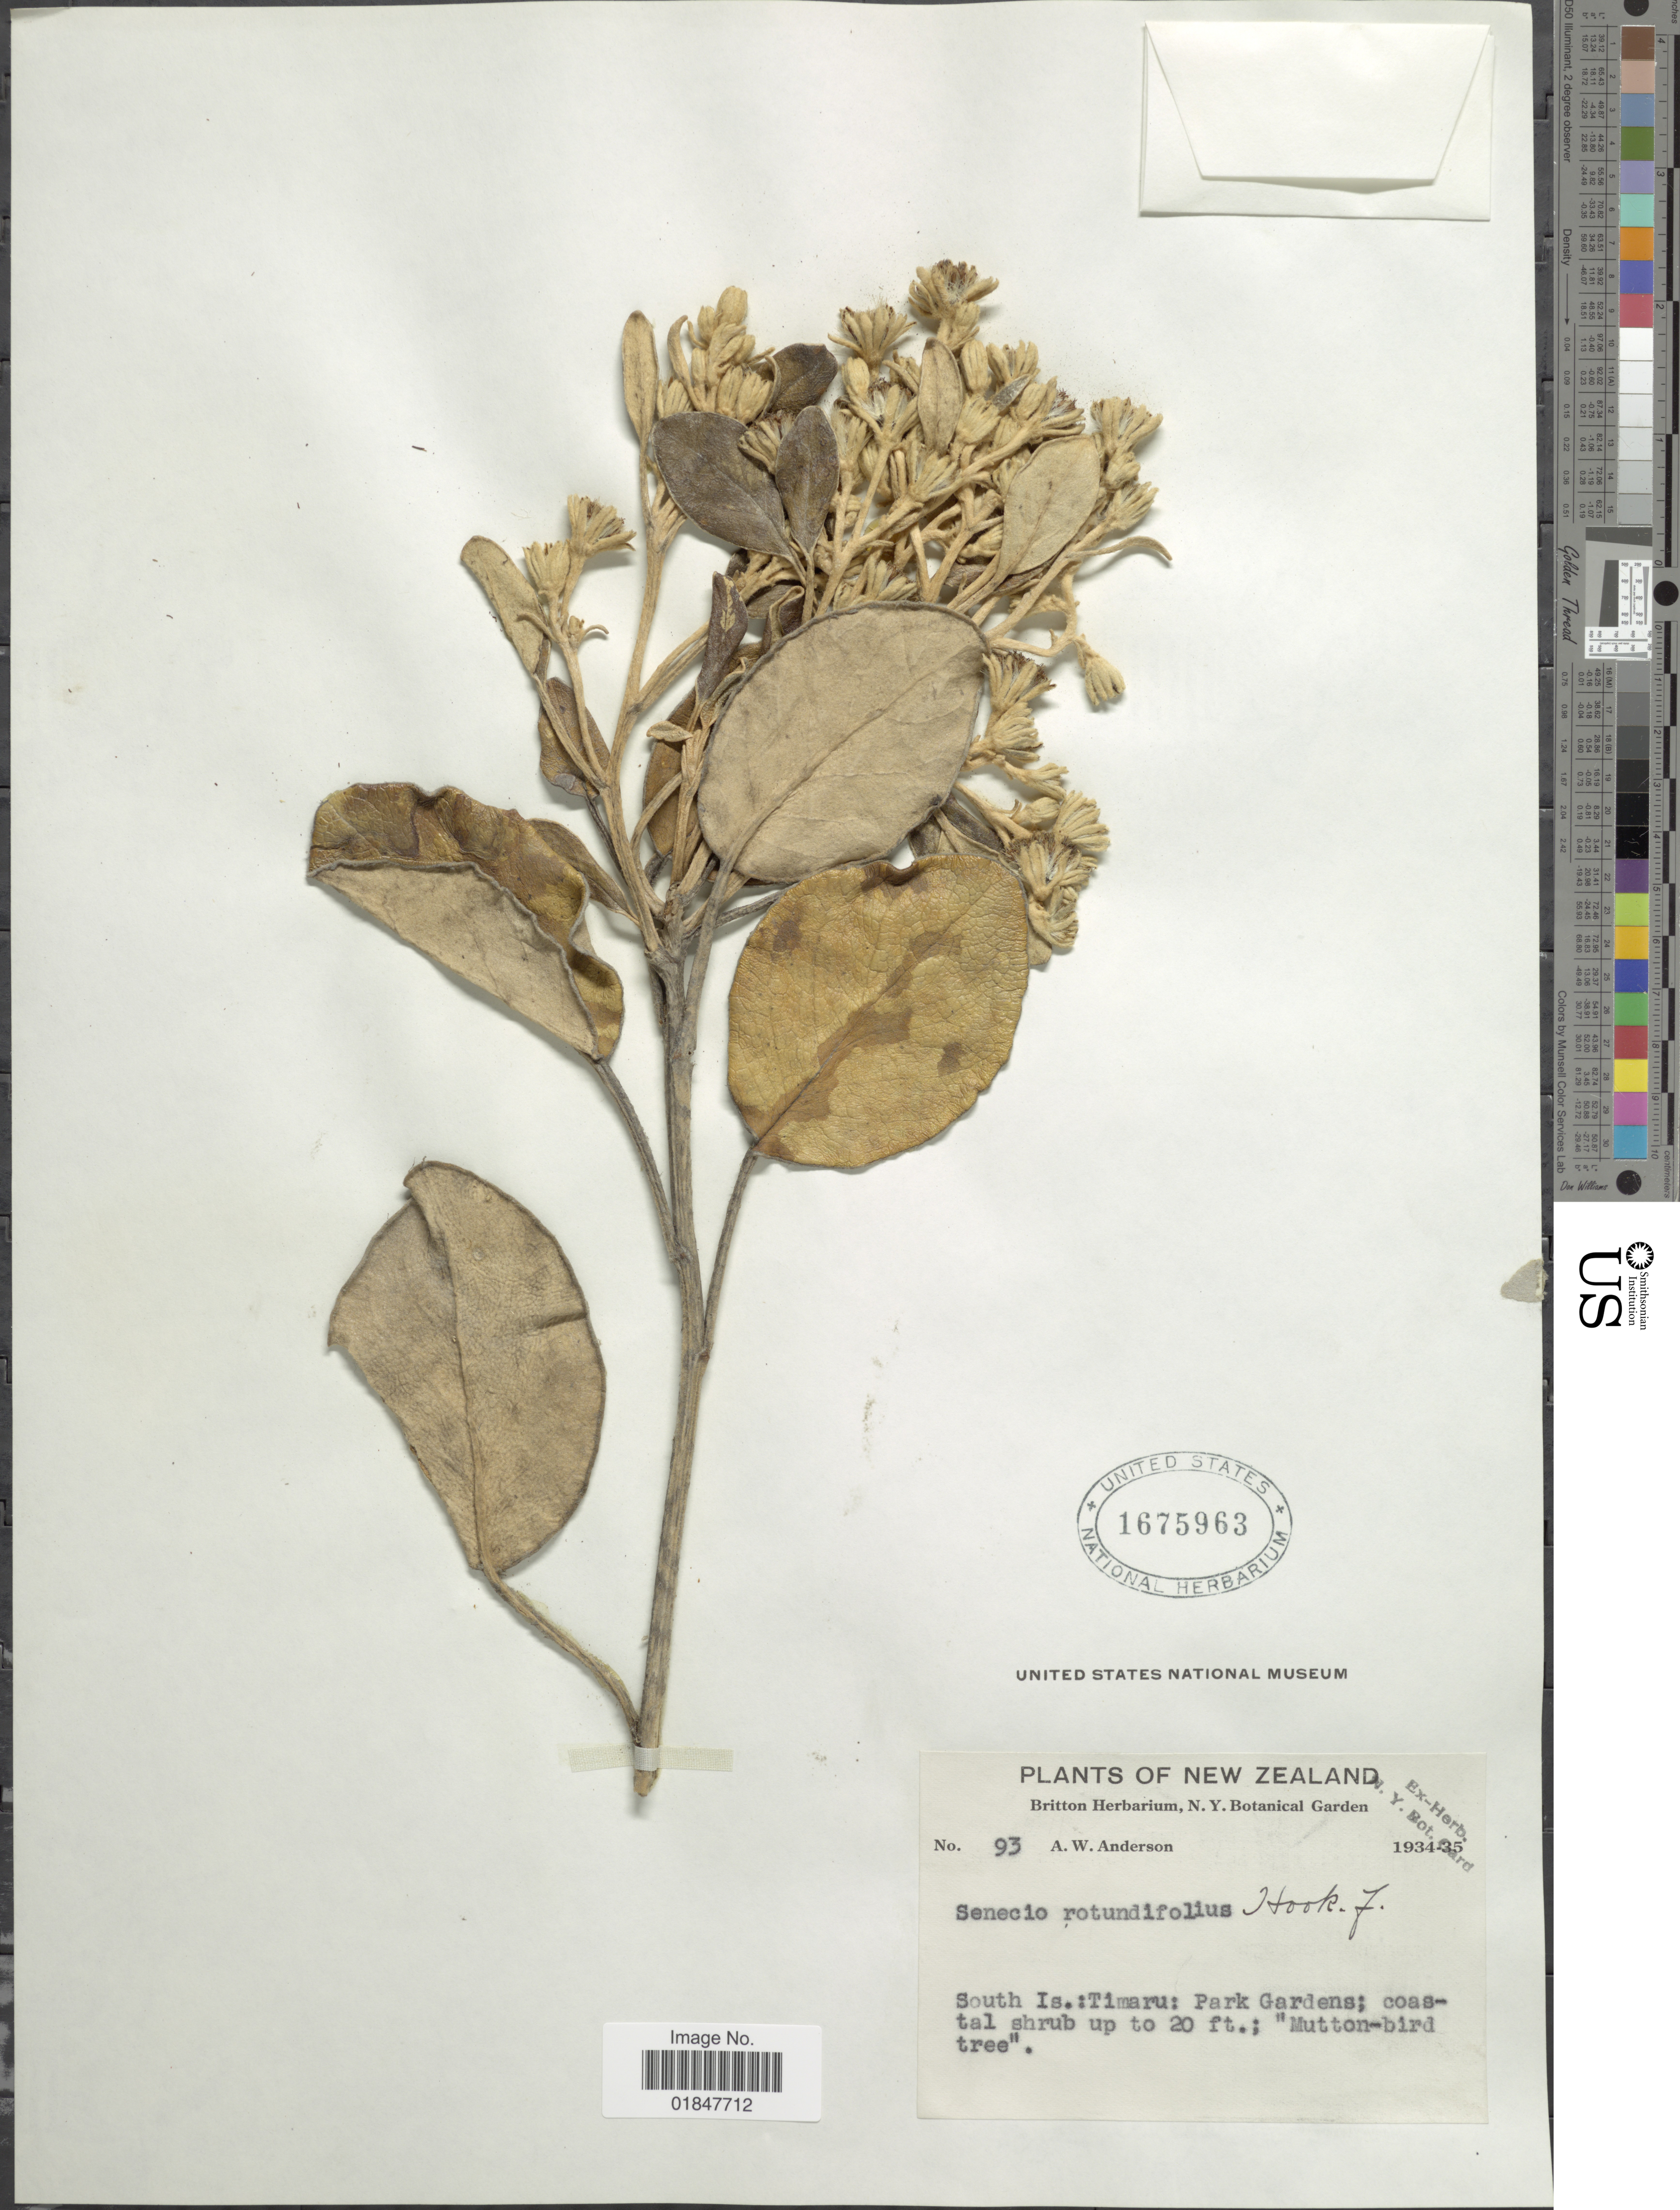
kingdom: Plantae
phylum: Tracheophyta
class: Magnoliopsida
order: Asterales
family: Asteraceae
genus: Brachyglottis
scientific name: Brachyglottis rotundifolia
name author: J.R. Forst. & G. Forst.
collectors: A. W. Anderson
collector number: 93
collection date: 1934/1935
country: New Zealand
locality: South Is.: Timaru: Park Gardens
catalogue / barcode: US 1675963